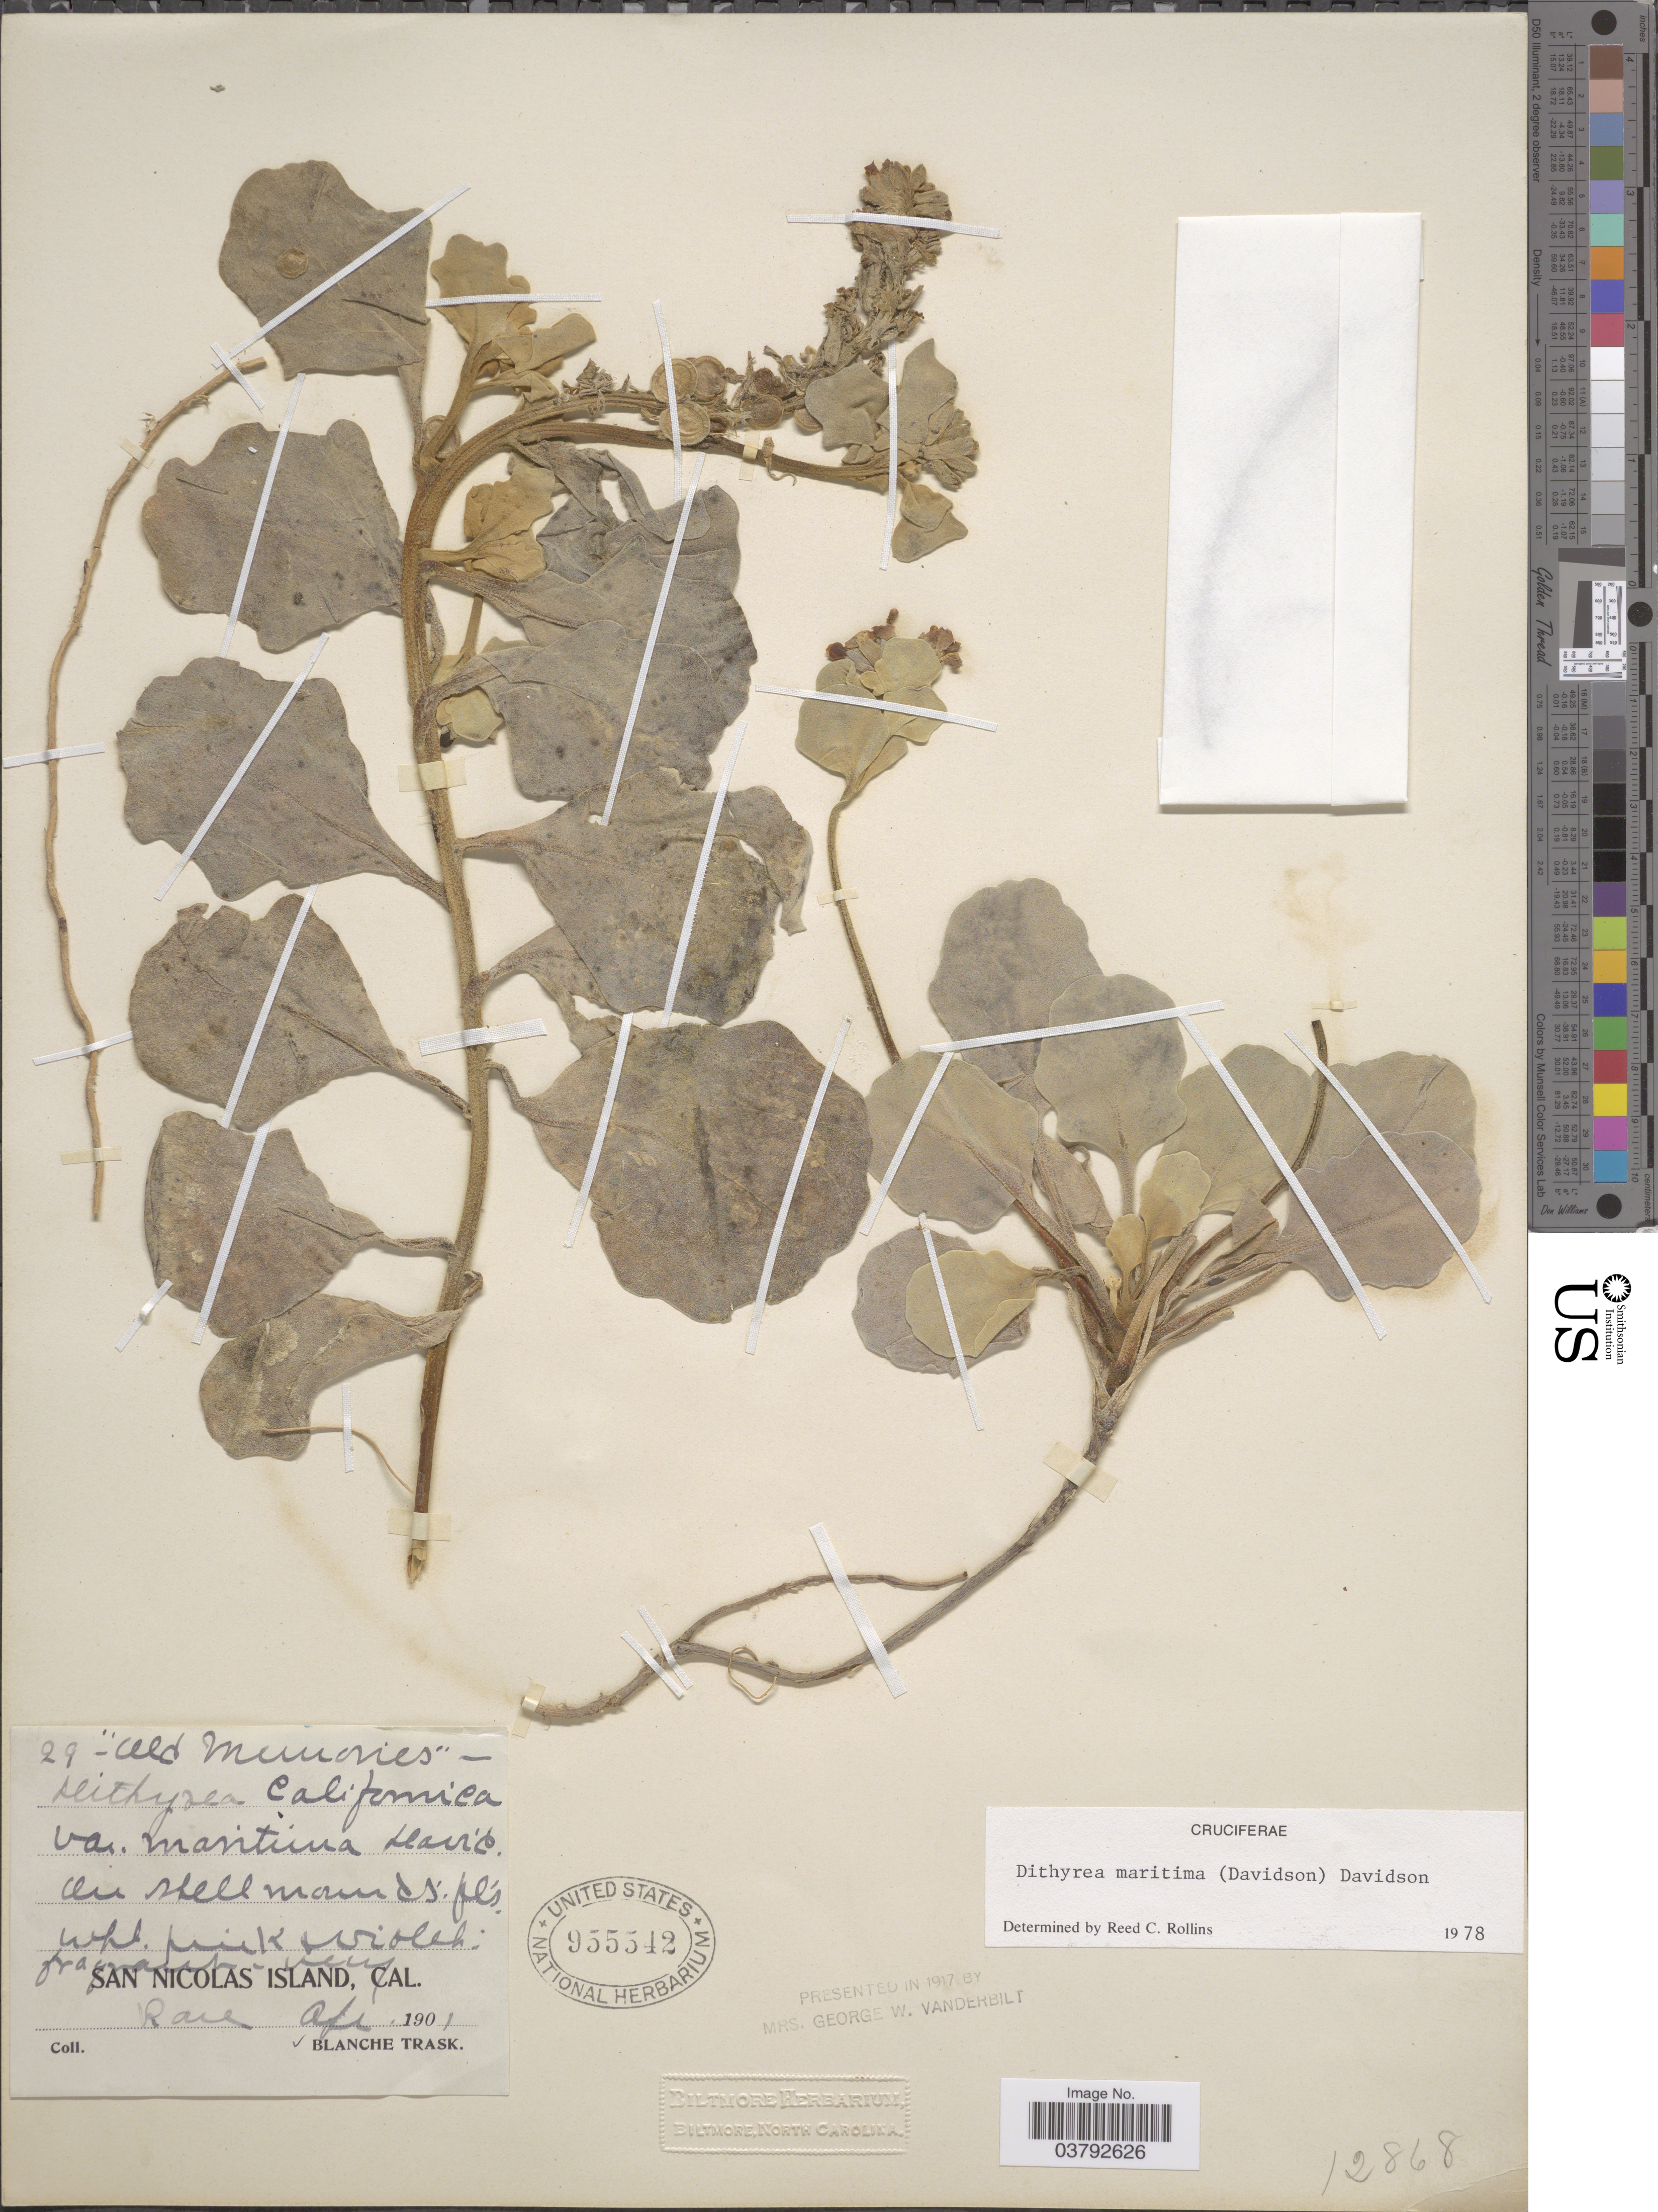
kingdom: Plantae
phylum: Tracheophyta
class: Magnoliopsida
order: Brassicales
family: Brassicaceae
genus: Dithyrea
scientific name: Dithyrea maritima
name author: Davidson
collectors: B. Trask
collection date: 1901-04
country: United States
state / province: California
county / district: Ventura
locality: San Nicolas Island.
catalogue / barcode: US 955542